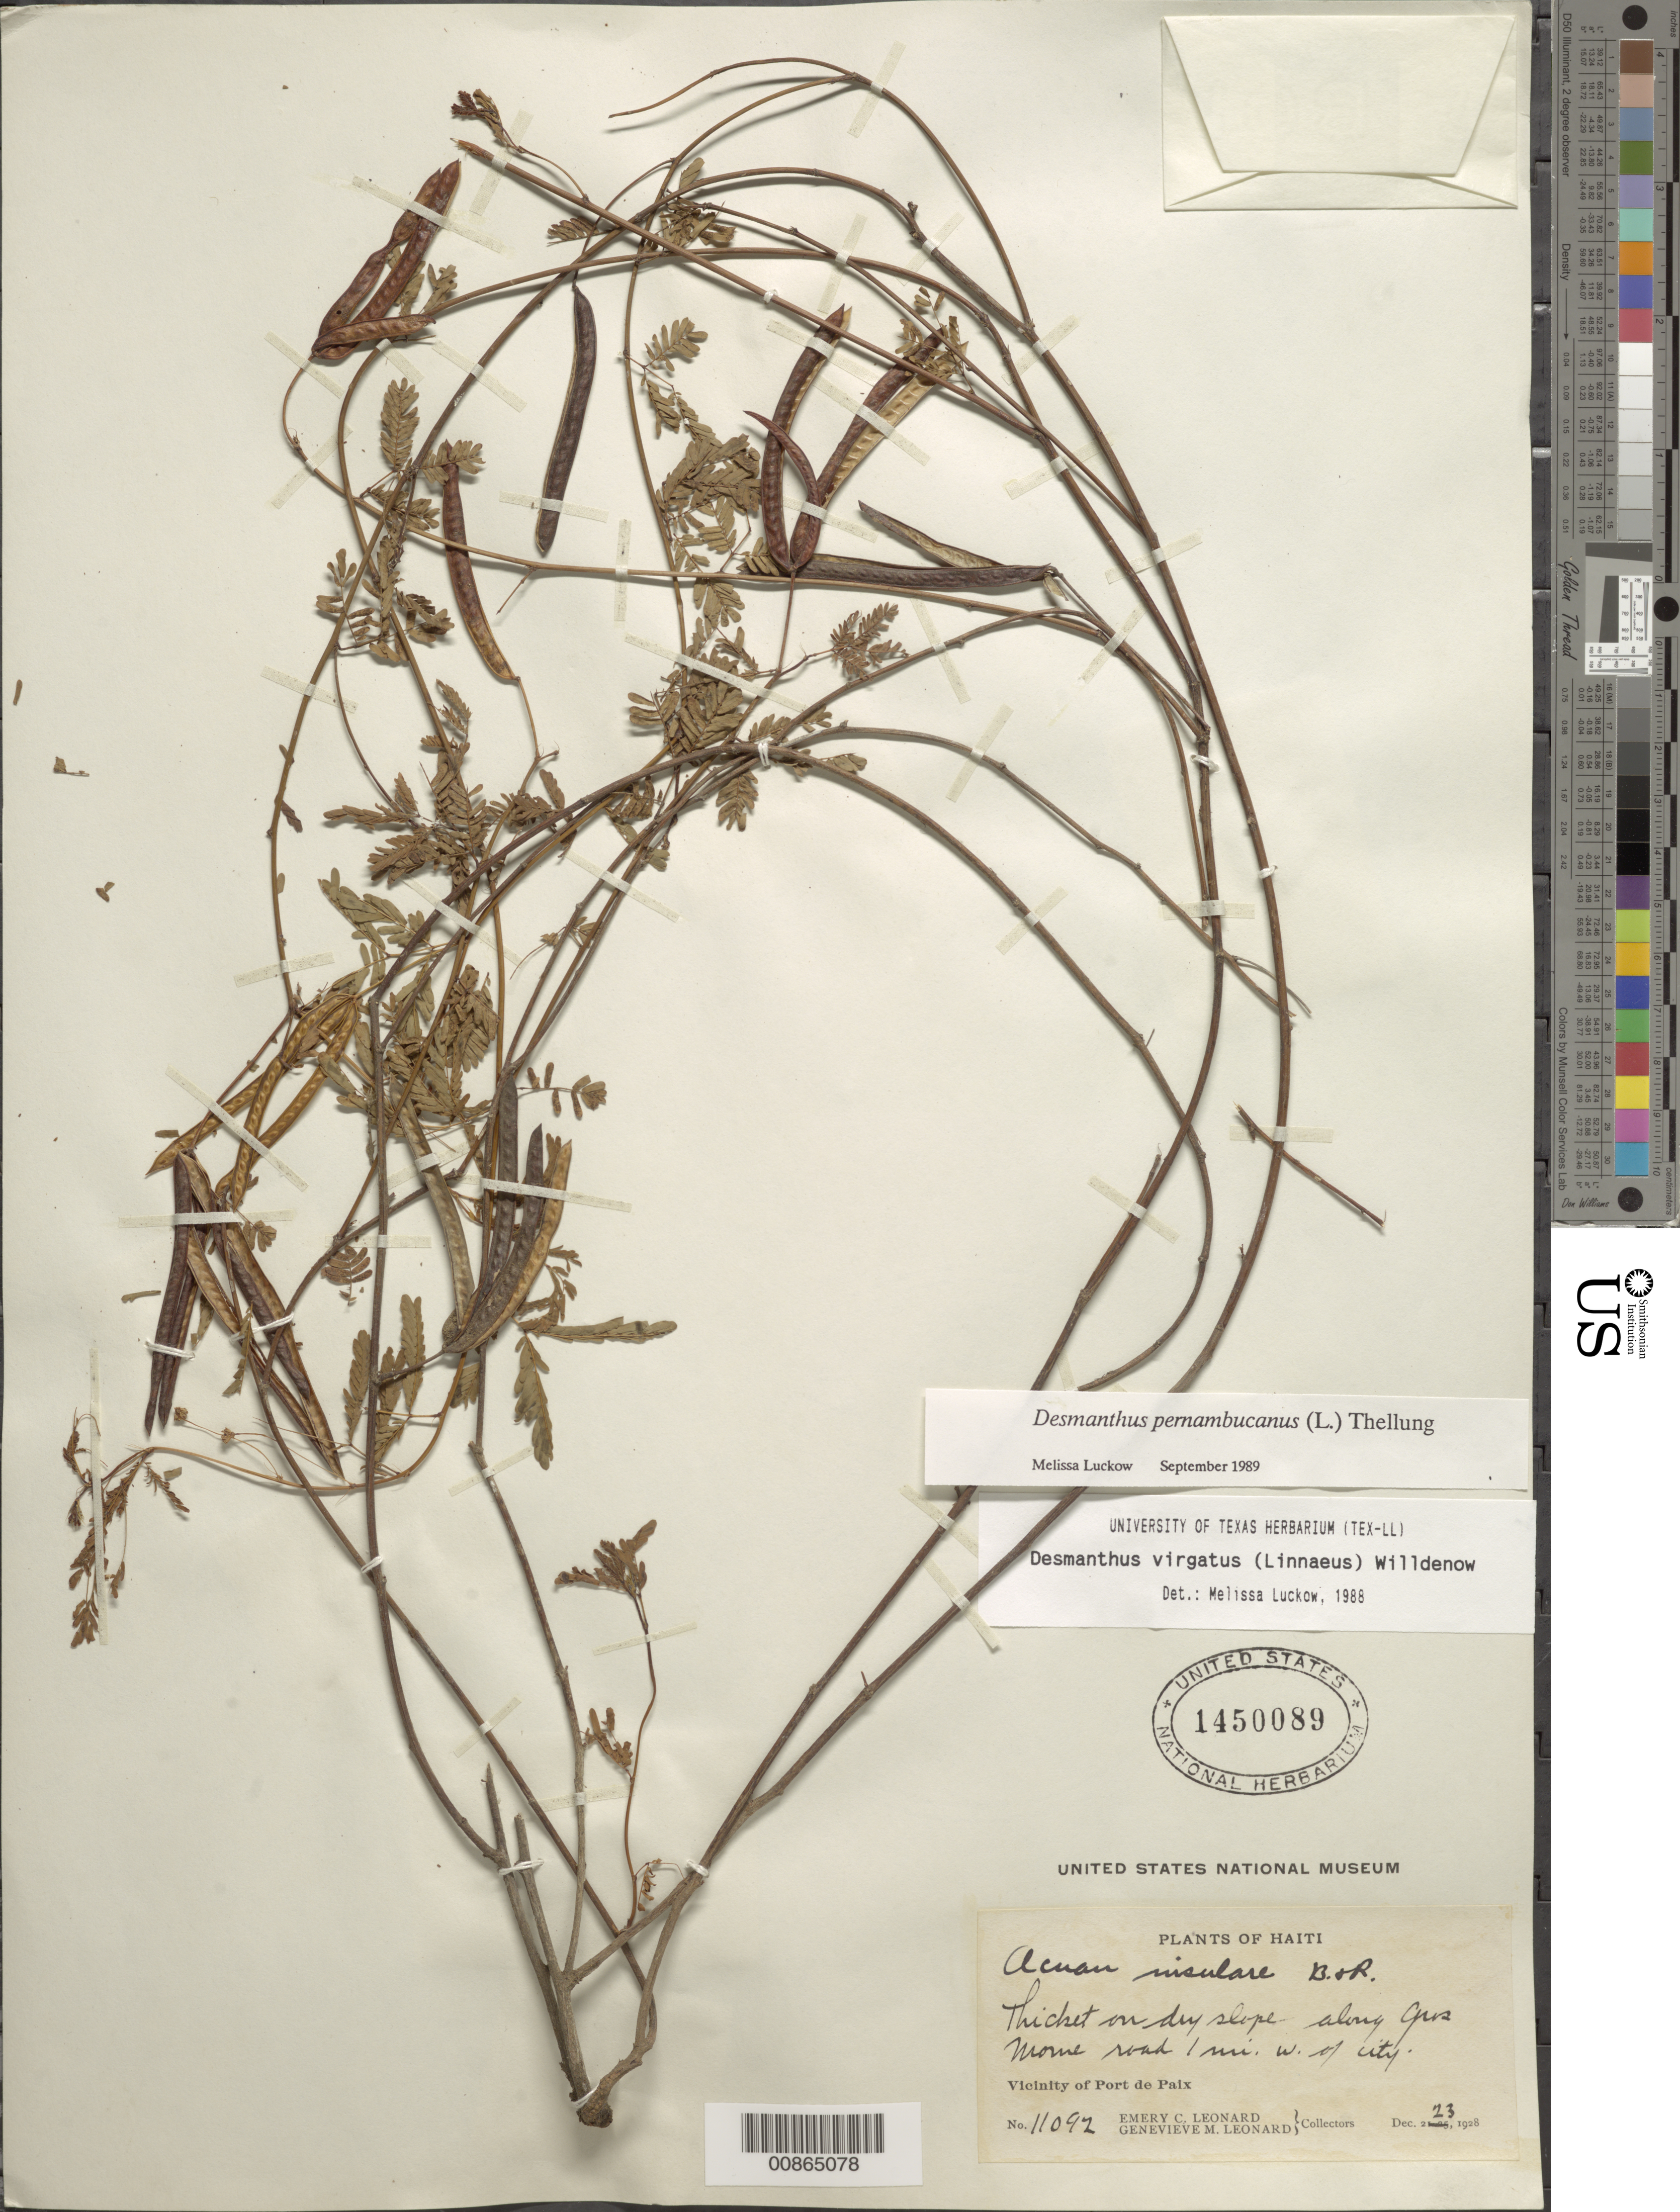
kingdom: Plantae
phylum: Tracheophyta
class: Magnoliopsida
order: Fabales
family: Fabaceae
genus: Desmanthus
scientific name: Desmanthus pernambucanus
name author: (L.) Thell.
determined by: Luckow, M. A.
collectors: E. C. Leonard & G. M. Leonard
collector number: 11092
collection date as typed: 23 Dec 1928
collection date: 1928-12-23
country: Haiti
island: Hispaniola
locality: Vicinity of Port de Paix. Along Gros Morne road 1 mi W of city.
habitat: Thicket on dry slope.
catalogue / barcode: US 1450089